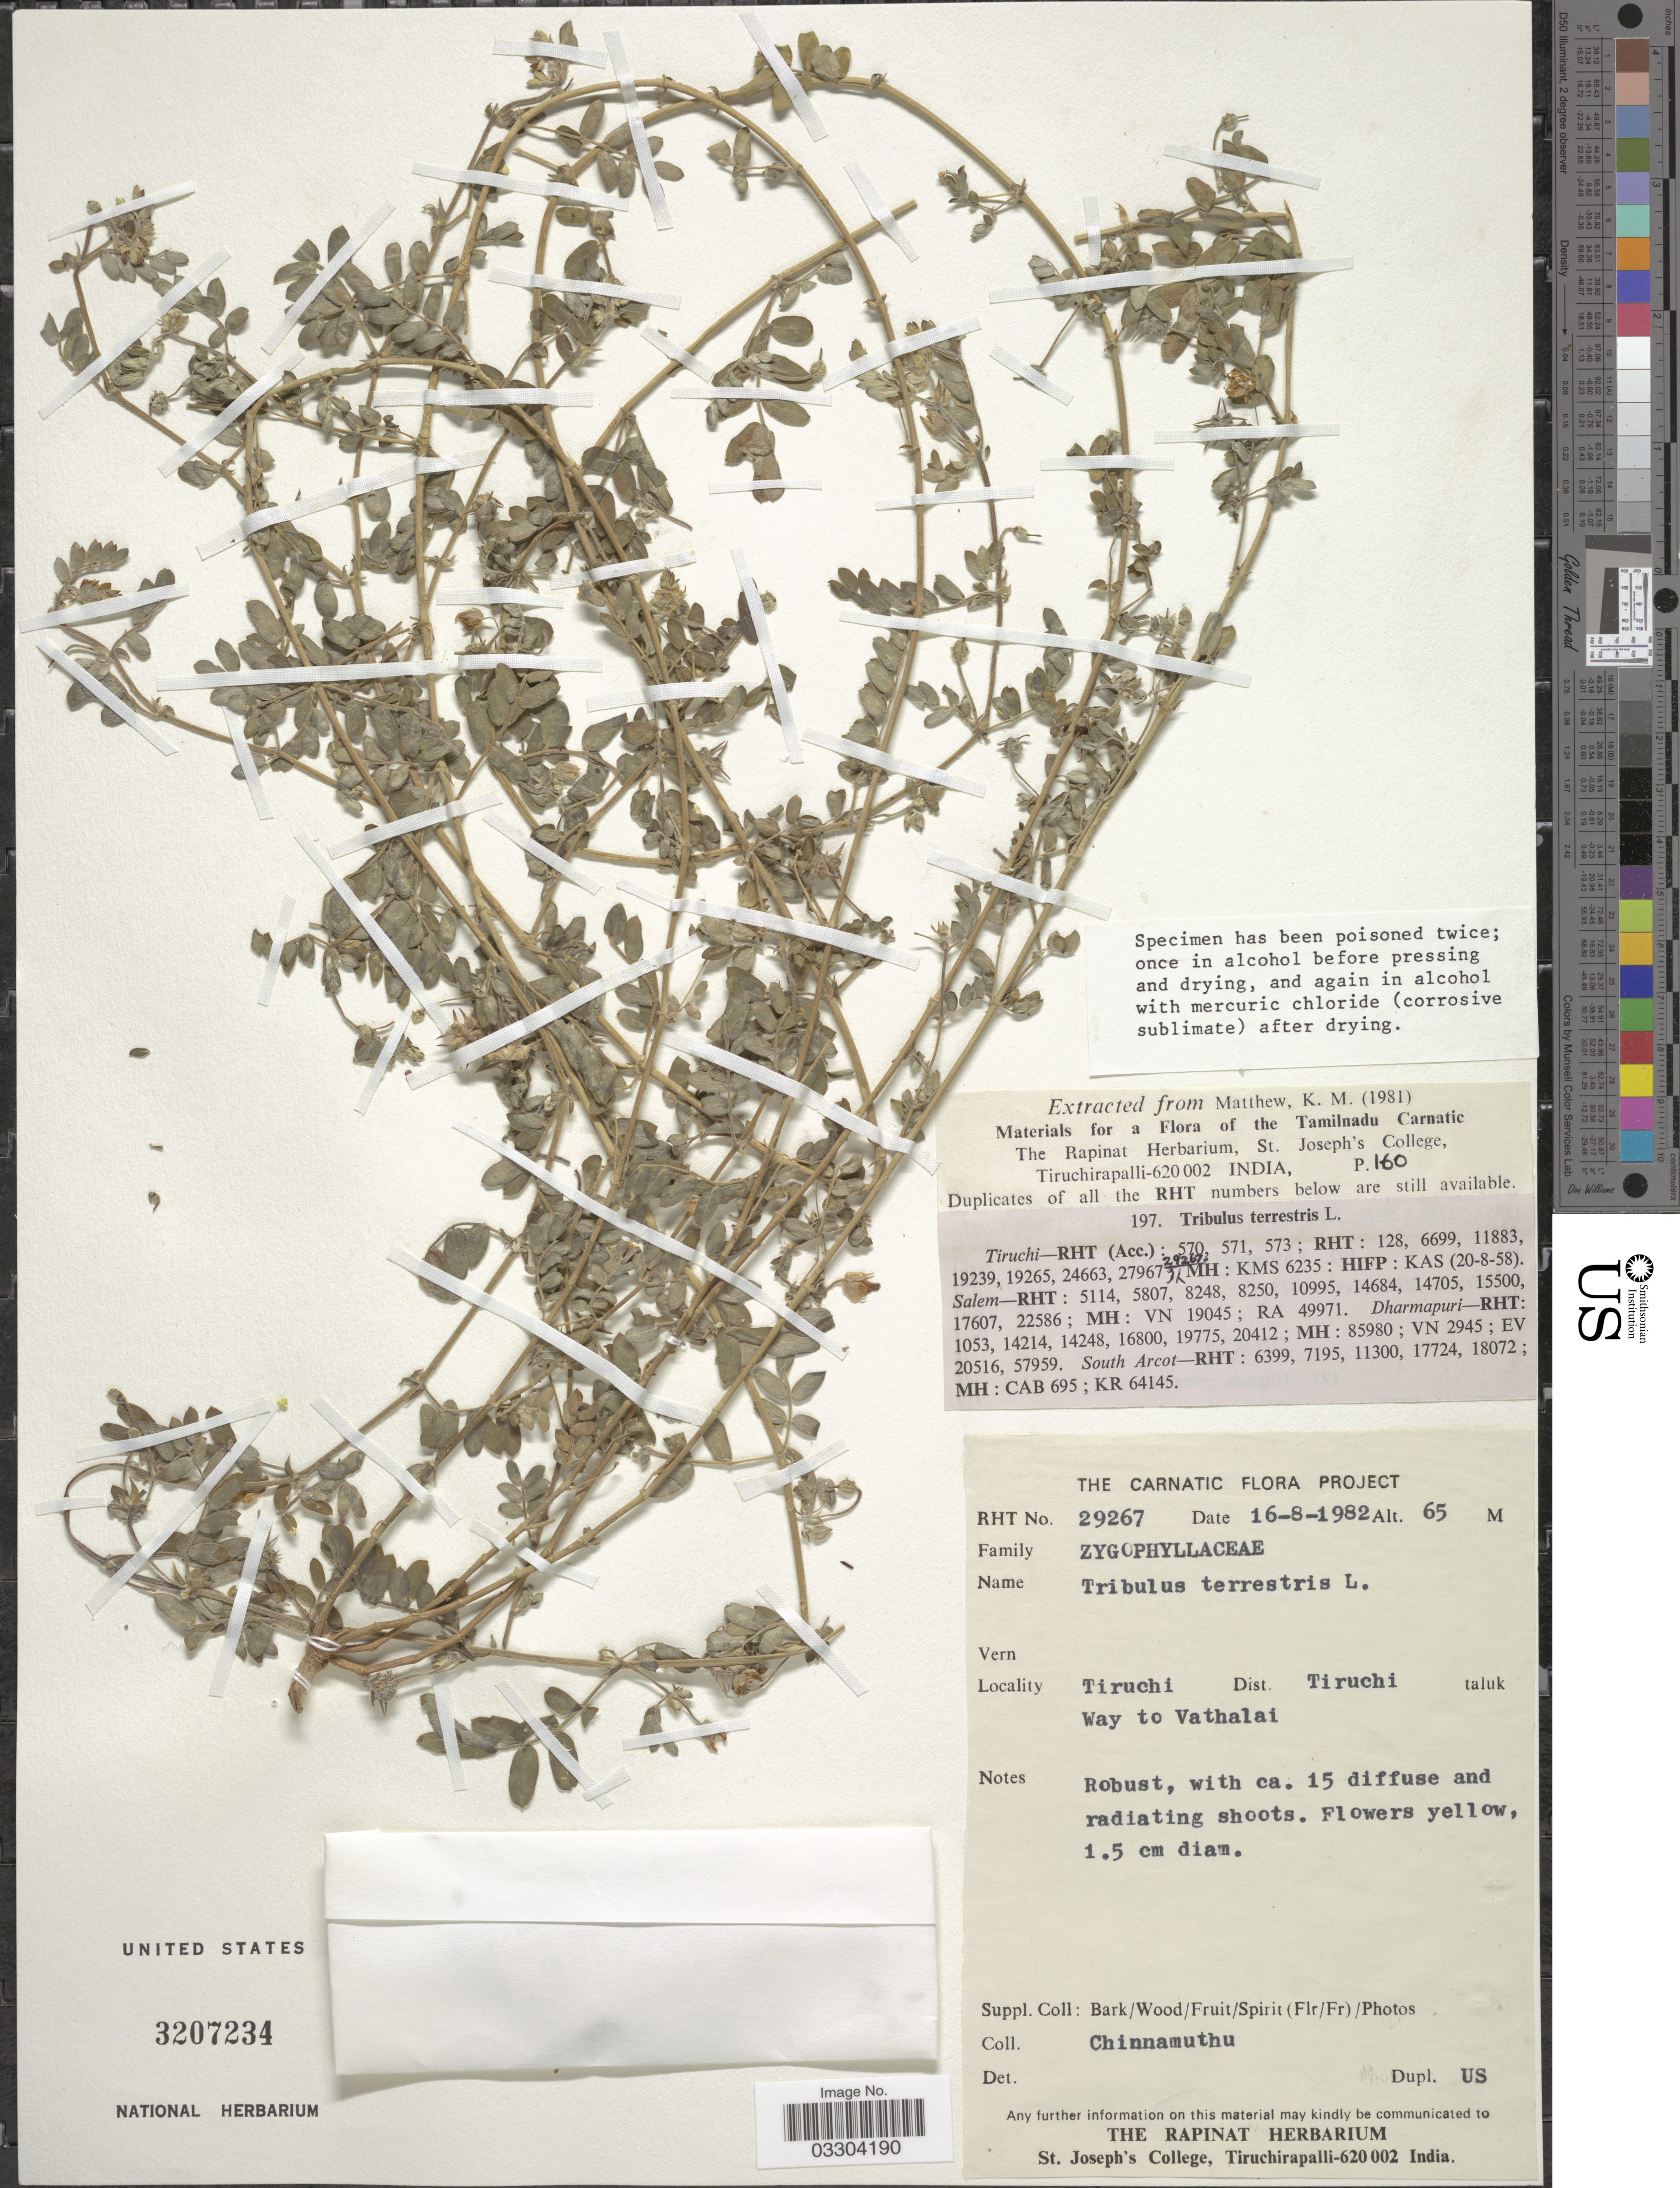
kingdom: Plantae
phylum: Tracheophyta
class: Magnoliopsida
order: Zygophyllales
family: Zygophyllaceae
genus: Tribulus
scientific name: Tribulus terrestris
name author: L.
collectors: Chinnamuthu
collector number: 29267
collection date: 1982-08-16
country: Philippines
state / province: Muslim Mindanao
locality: Tiruchi, Dist. Tiruchi, taluk, Way to Vathalai.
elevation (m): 65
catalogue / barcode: US 3207234